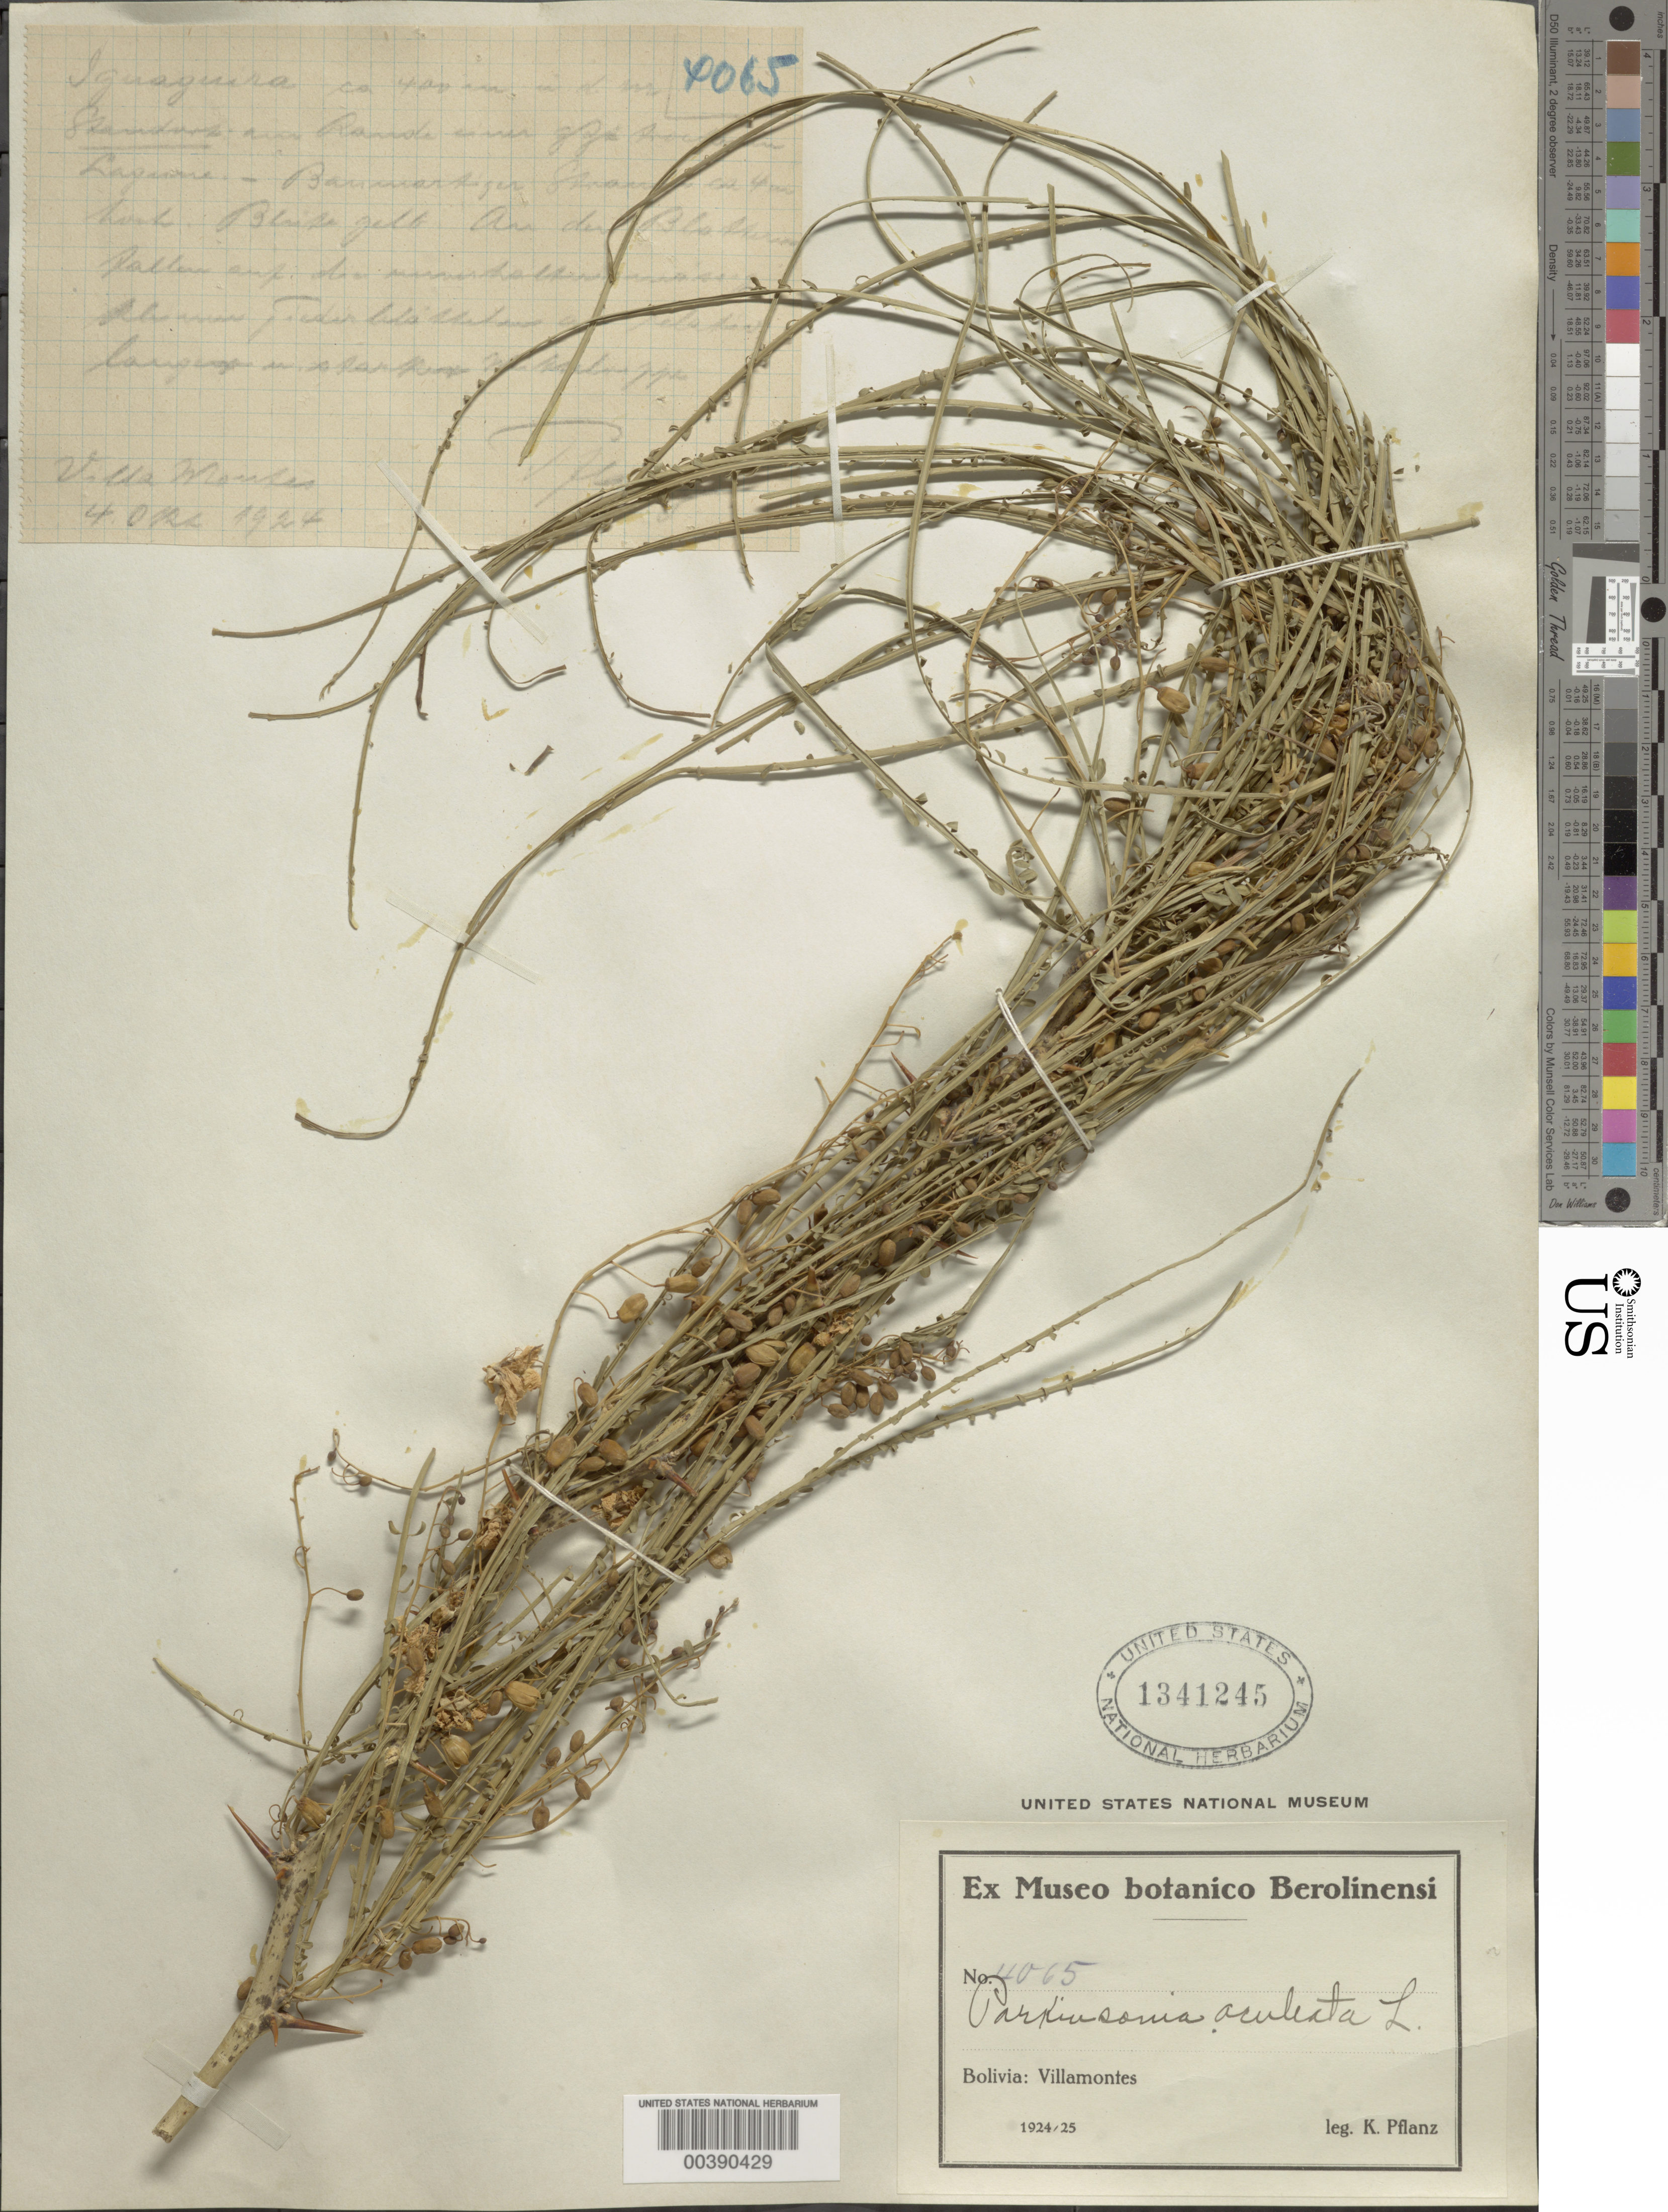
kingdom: Plantae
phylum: Tracheophyta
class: Magnoliopsida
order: Fabales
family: Fabaceae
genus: Parkinsonia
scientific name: Parkinsonia aculeata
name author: L.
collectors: K. Pflanz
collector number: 4065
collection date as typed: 04 Oct 1924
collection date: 1924-10-04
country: Bolivia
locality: Villa Montes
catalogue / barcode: US 1341245